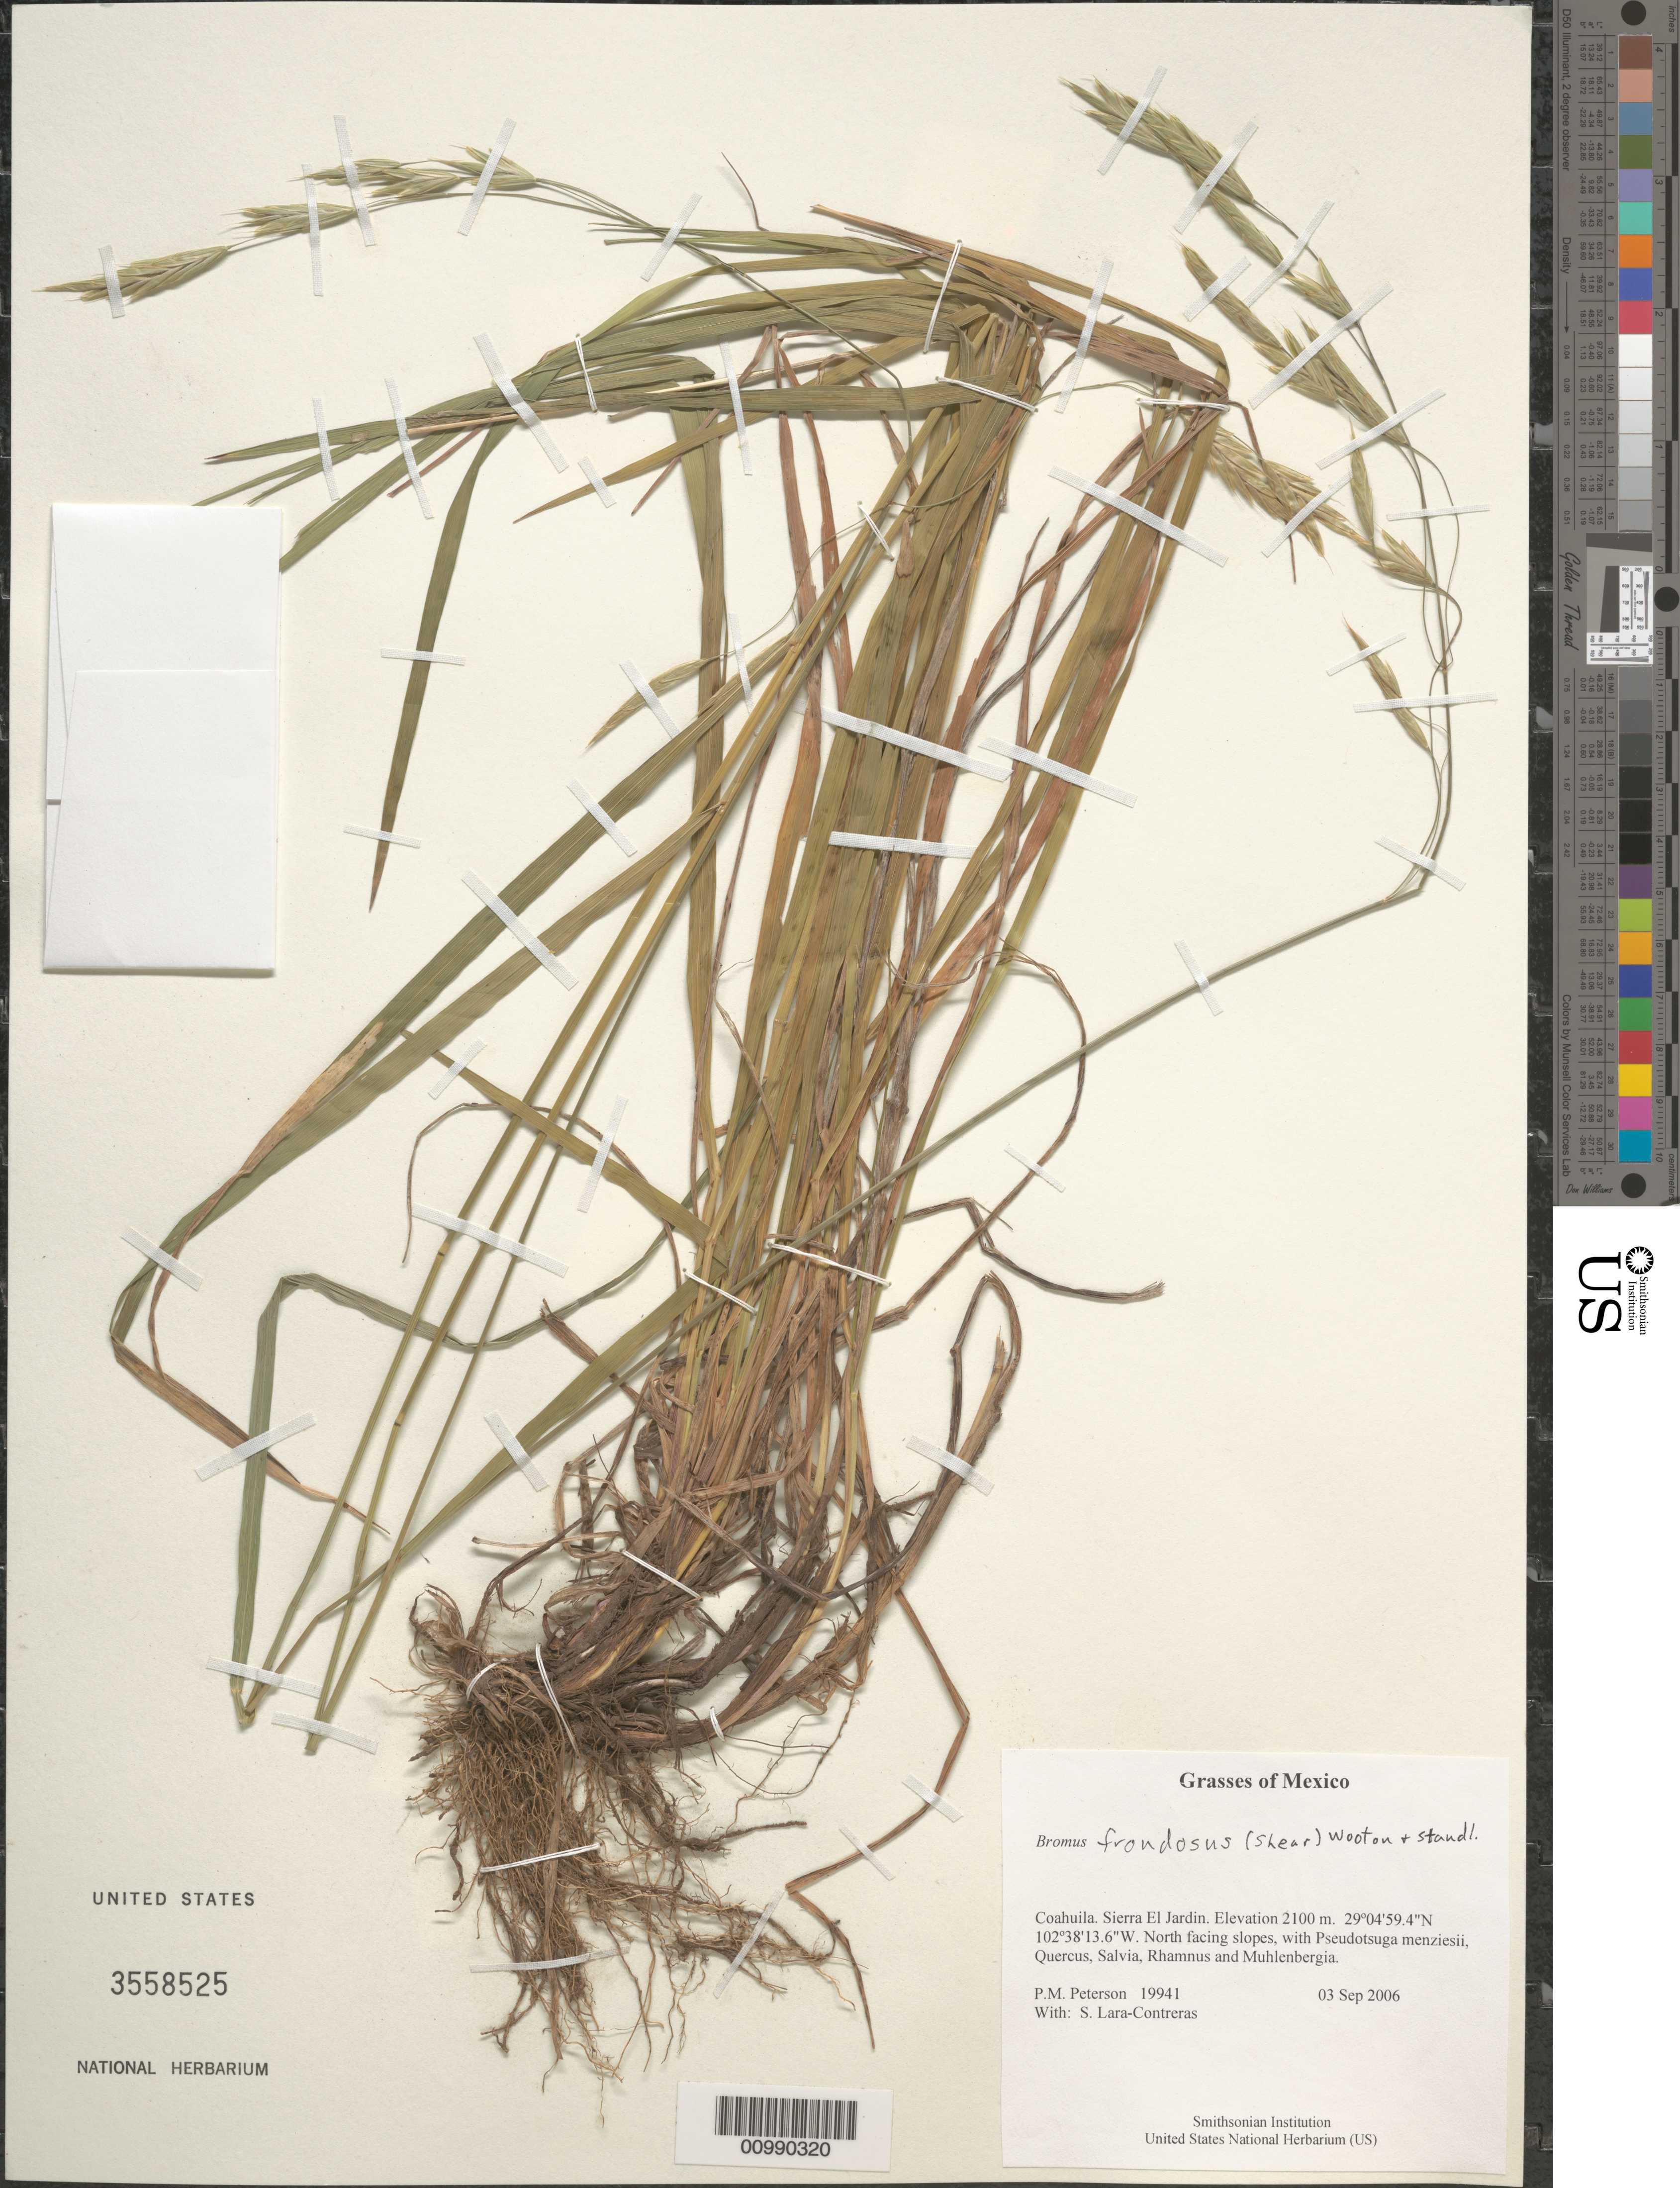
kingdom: Plantae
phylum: Tracheophyta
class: Liliopsida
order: Poales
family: Poaceae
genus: Bromus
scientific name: Bromus frondosus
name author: (Shear) Wooton & Standl.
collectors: P. M. Peterson & S. Lara Contreras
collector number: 19941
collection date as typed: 03 Sep 2006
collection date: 2006-09-03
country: Mexico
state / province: Coahuila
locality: Sierra El Jardin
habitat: North facing slopes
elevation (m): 2100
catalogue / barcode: US 3558525